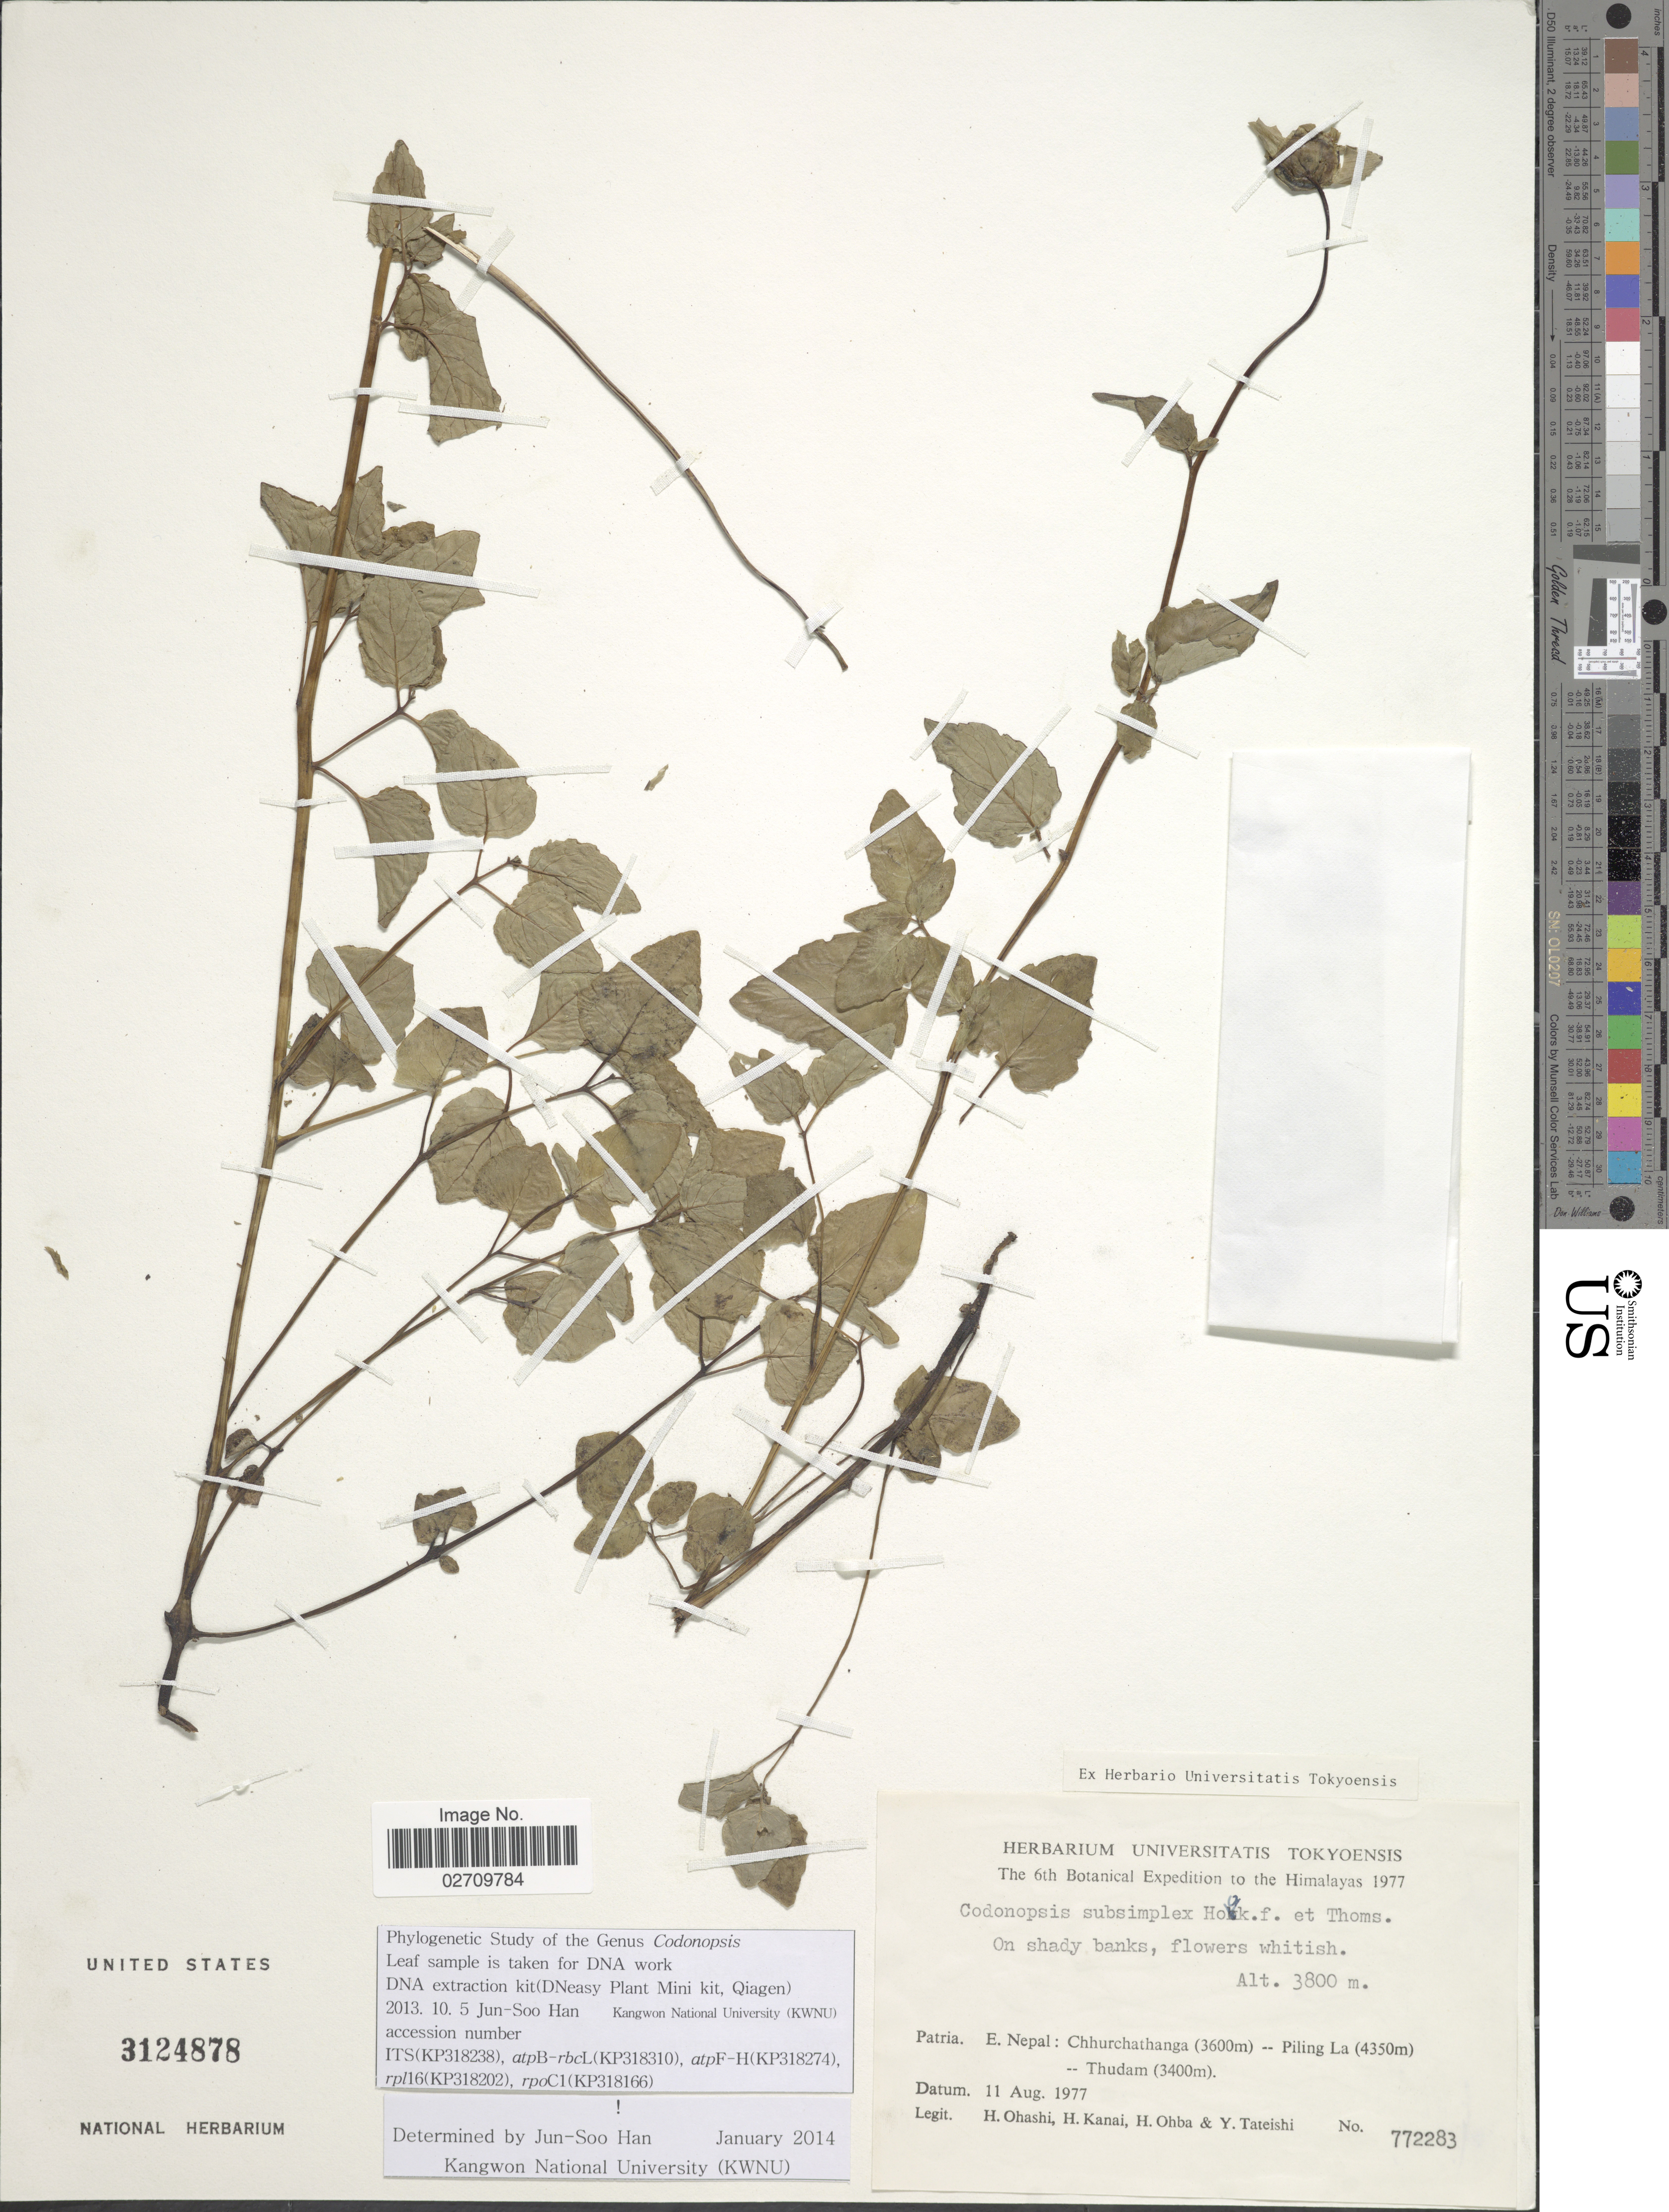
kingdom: Plantae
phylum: Tracheophyta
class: Magnoliopsida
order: Asterales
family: Campanulaceae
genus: Codonopsis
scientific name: Codonopsis subsimplex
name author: Hook. f. & Thomson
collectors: H. Ohashi, H. Kanai, H. Ohba & Y. Tateishi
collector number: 772283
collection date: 1977-08-11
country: Nepal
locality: The Himalayas, E. Nepal: Chhurchathanga (3600m) -- Piling La (4350m) -- Thudam (3400m)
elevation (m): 3800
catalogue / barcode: US 3124878